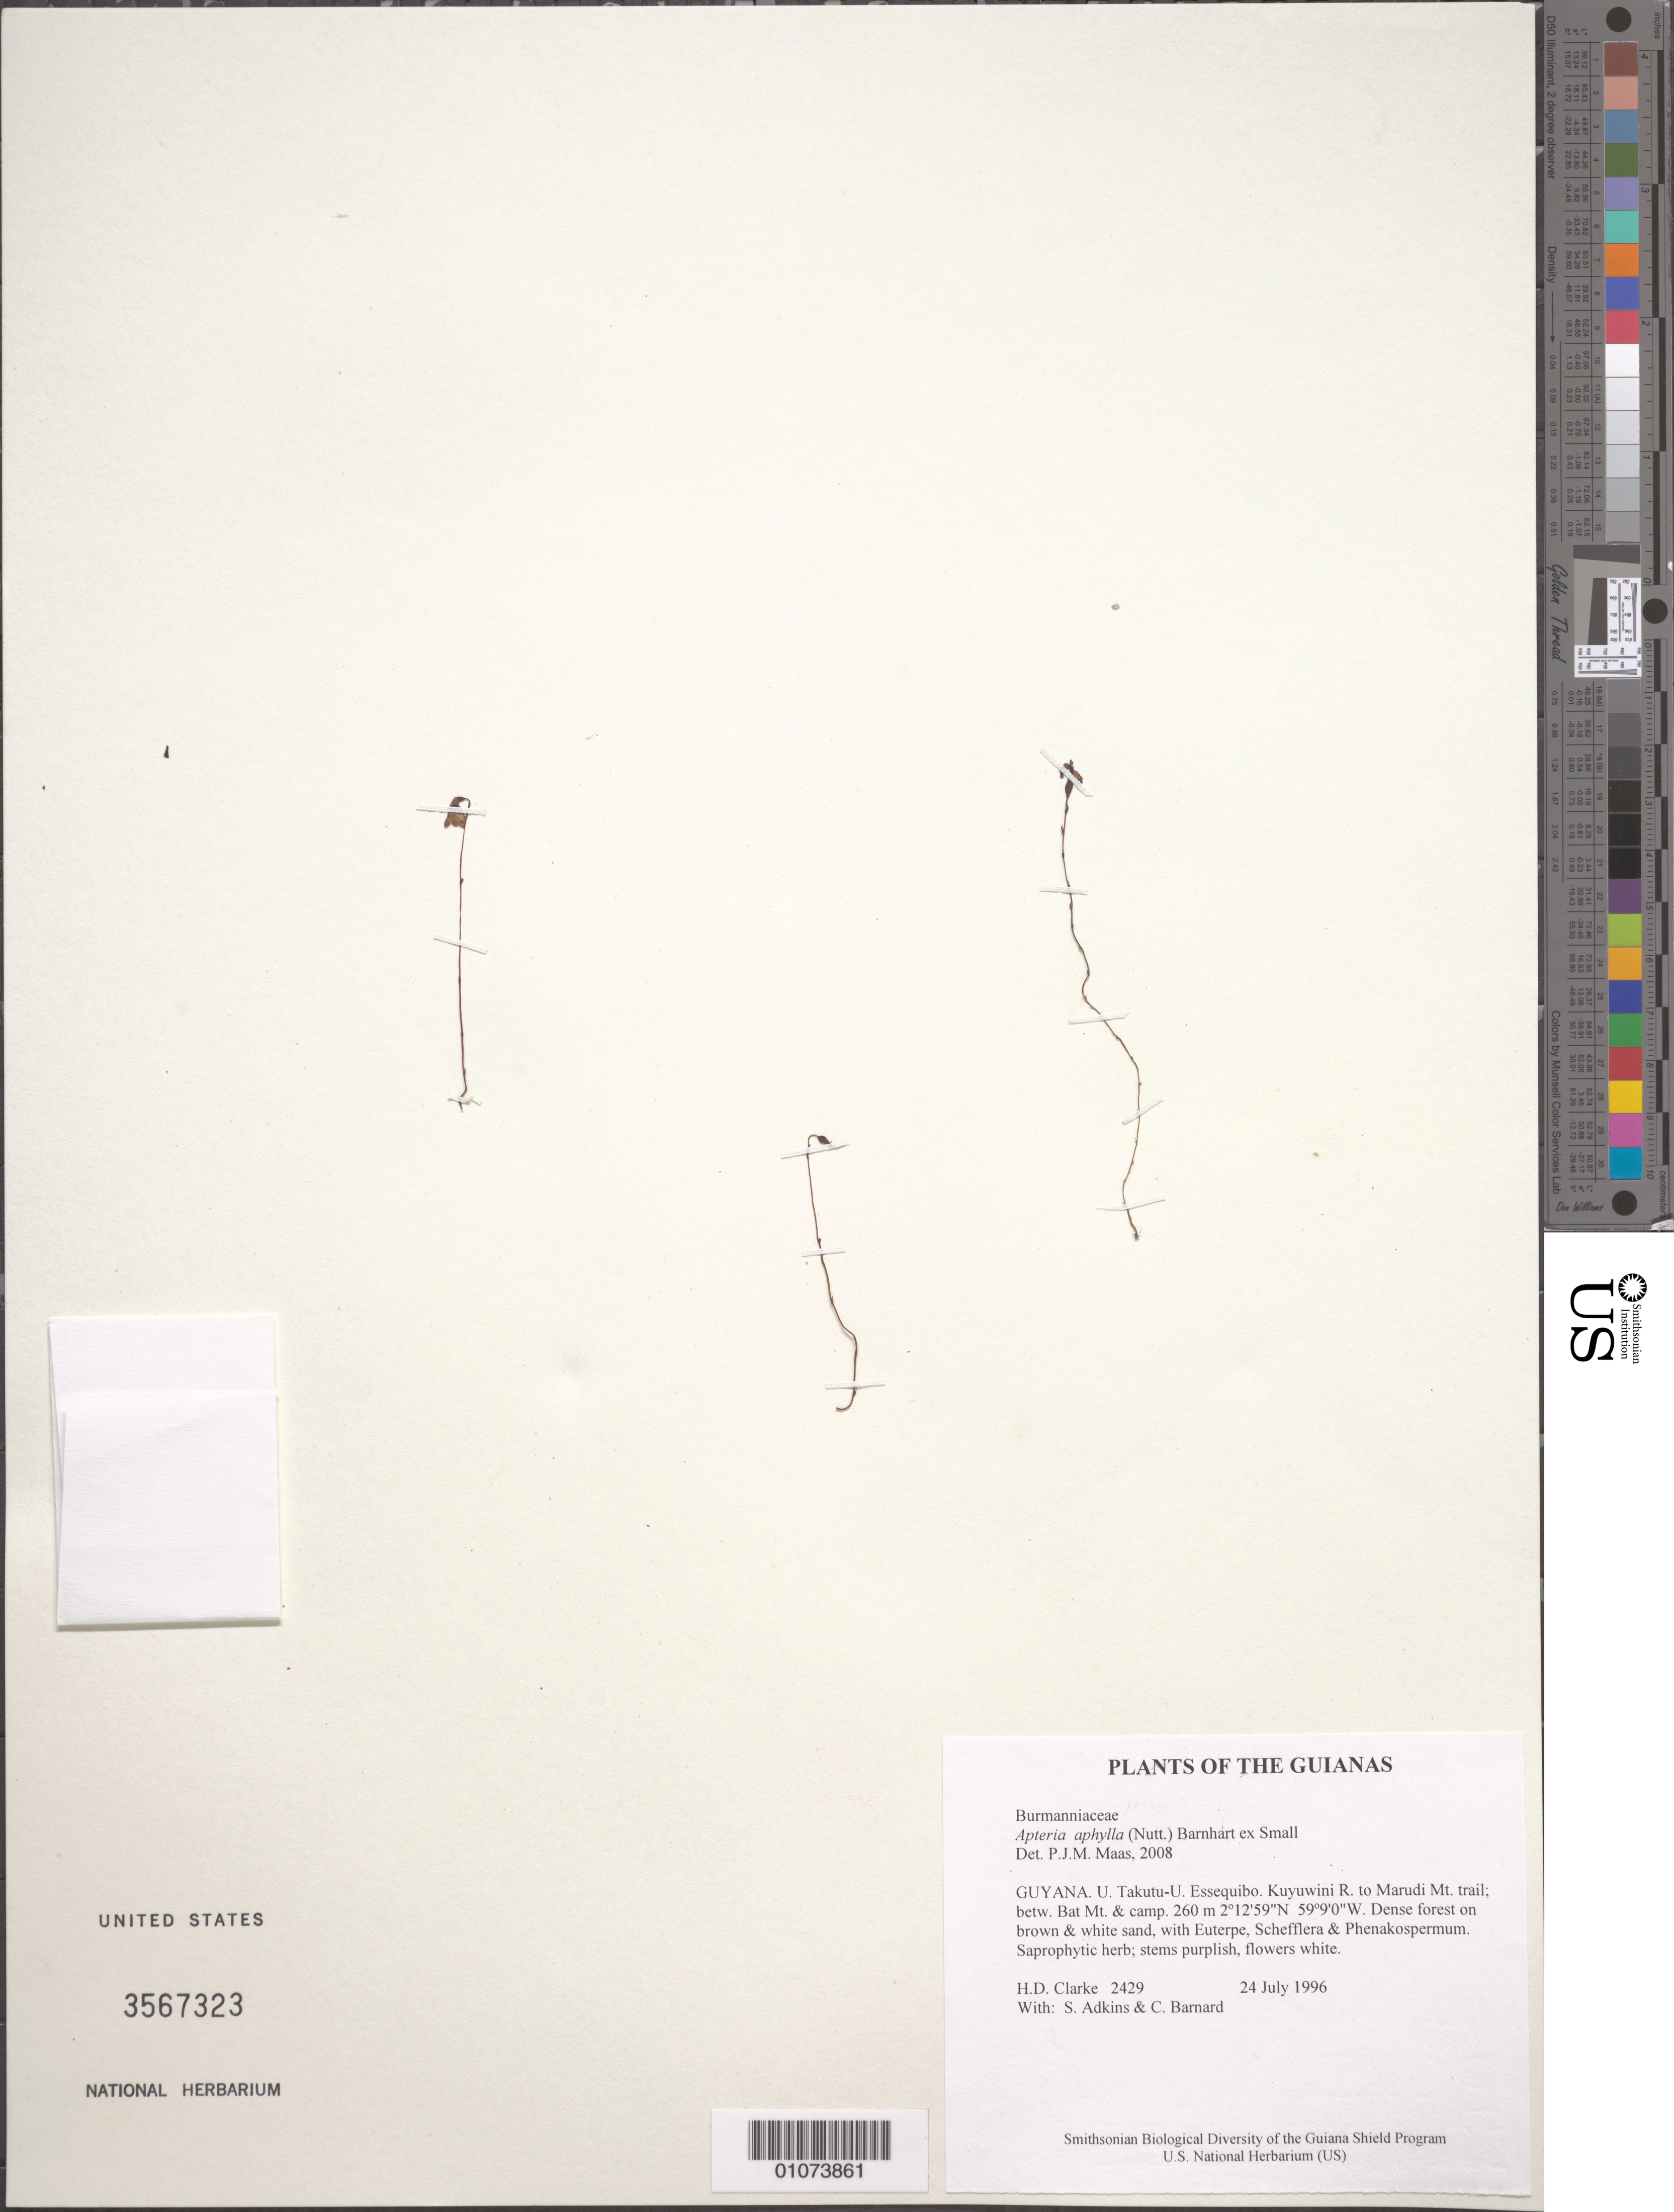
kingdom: Plantae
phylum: Tracheophyta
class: Liliopsida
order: Dioscoreales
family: Burmanniaceae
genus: Apteria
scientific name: Apteria aphylla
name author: (Nutt.) Barnhart ex Small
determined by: Maas, Paul J. M.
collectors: H. D. Clarke, S. Adkins & C. Bernard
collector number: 2429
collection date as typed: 24 July 1996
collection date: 1996-07-24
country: Guyana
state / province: U. Takutu-U. Essequibo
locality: Kuyuwini R. to Marudi Mt. trail; betw. Bat Mt. & camp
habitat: Dense forest on brown & white sand, with Euterpe, Schefflera & Phenakospermum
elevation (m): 260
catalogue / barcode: US 3567323